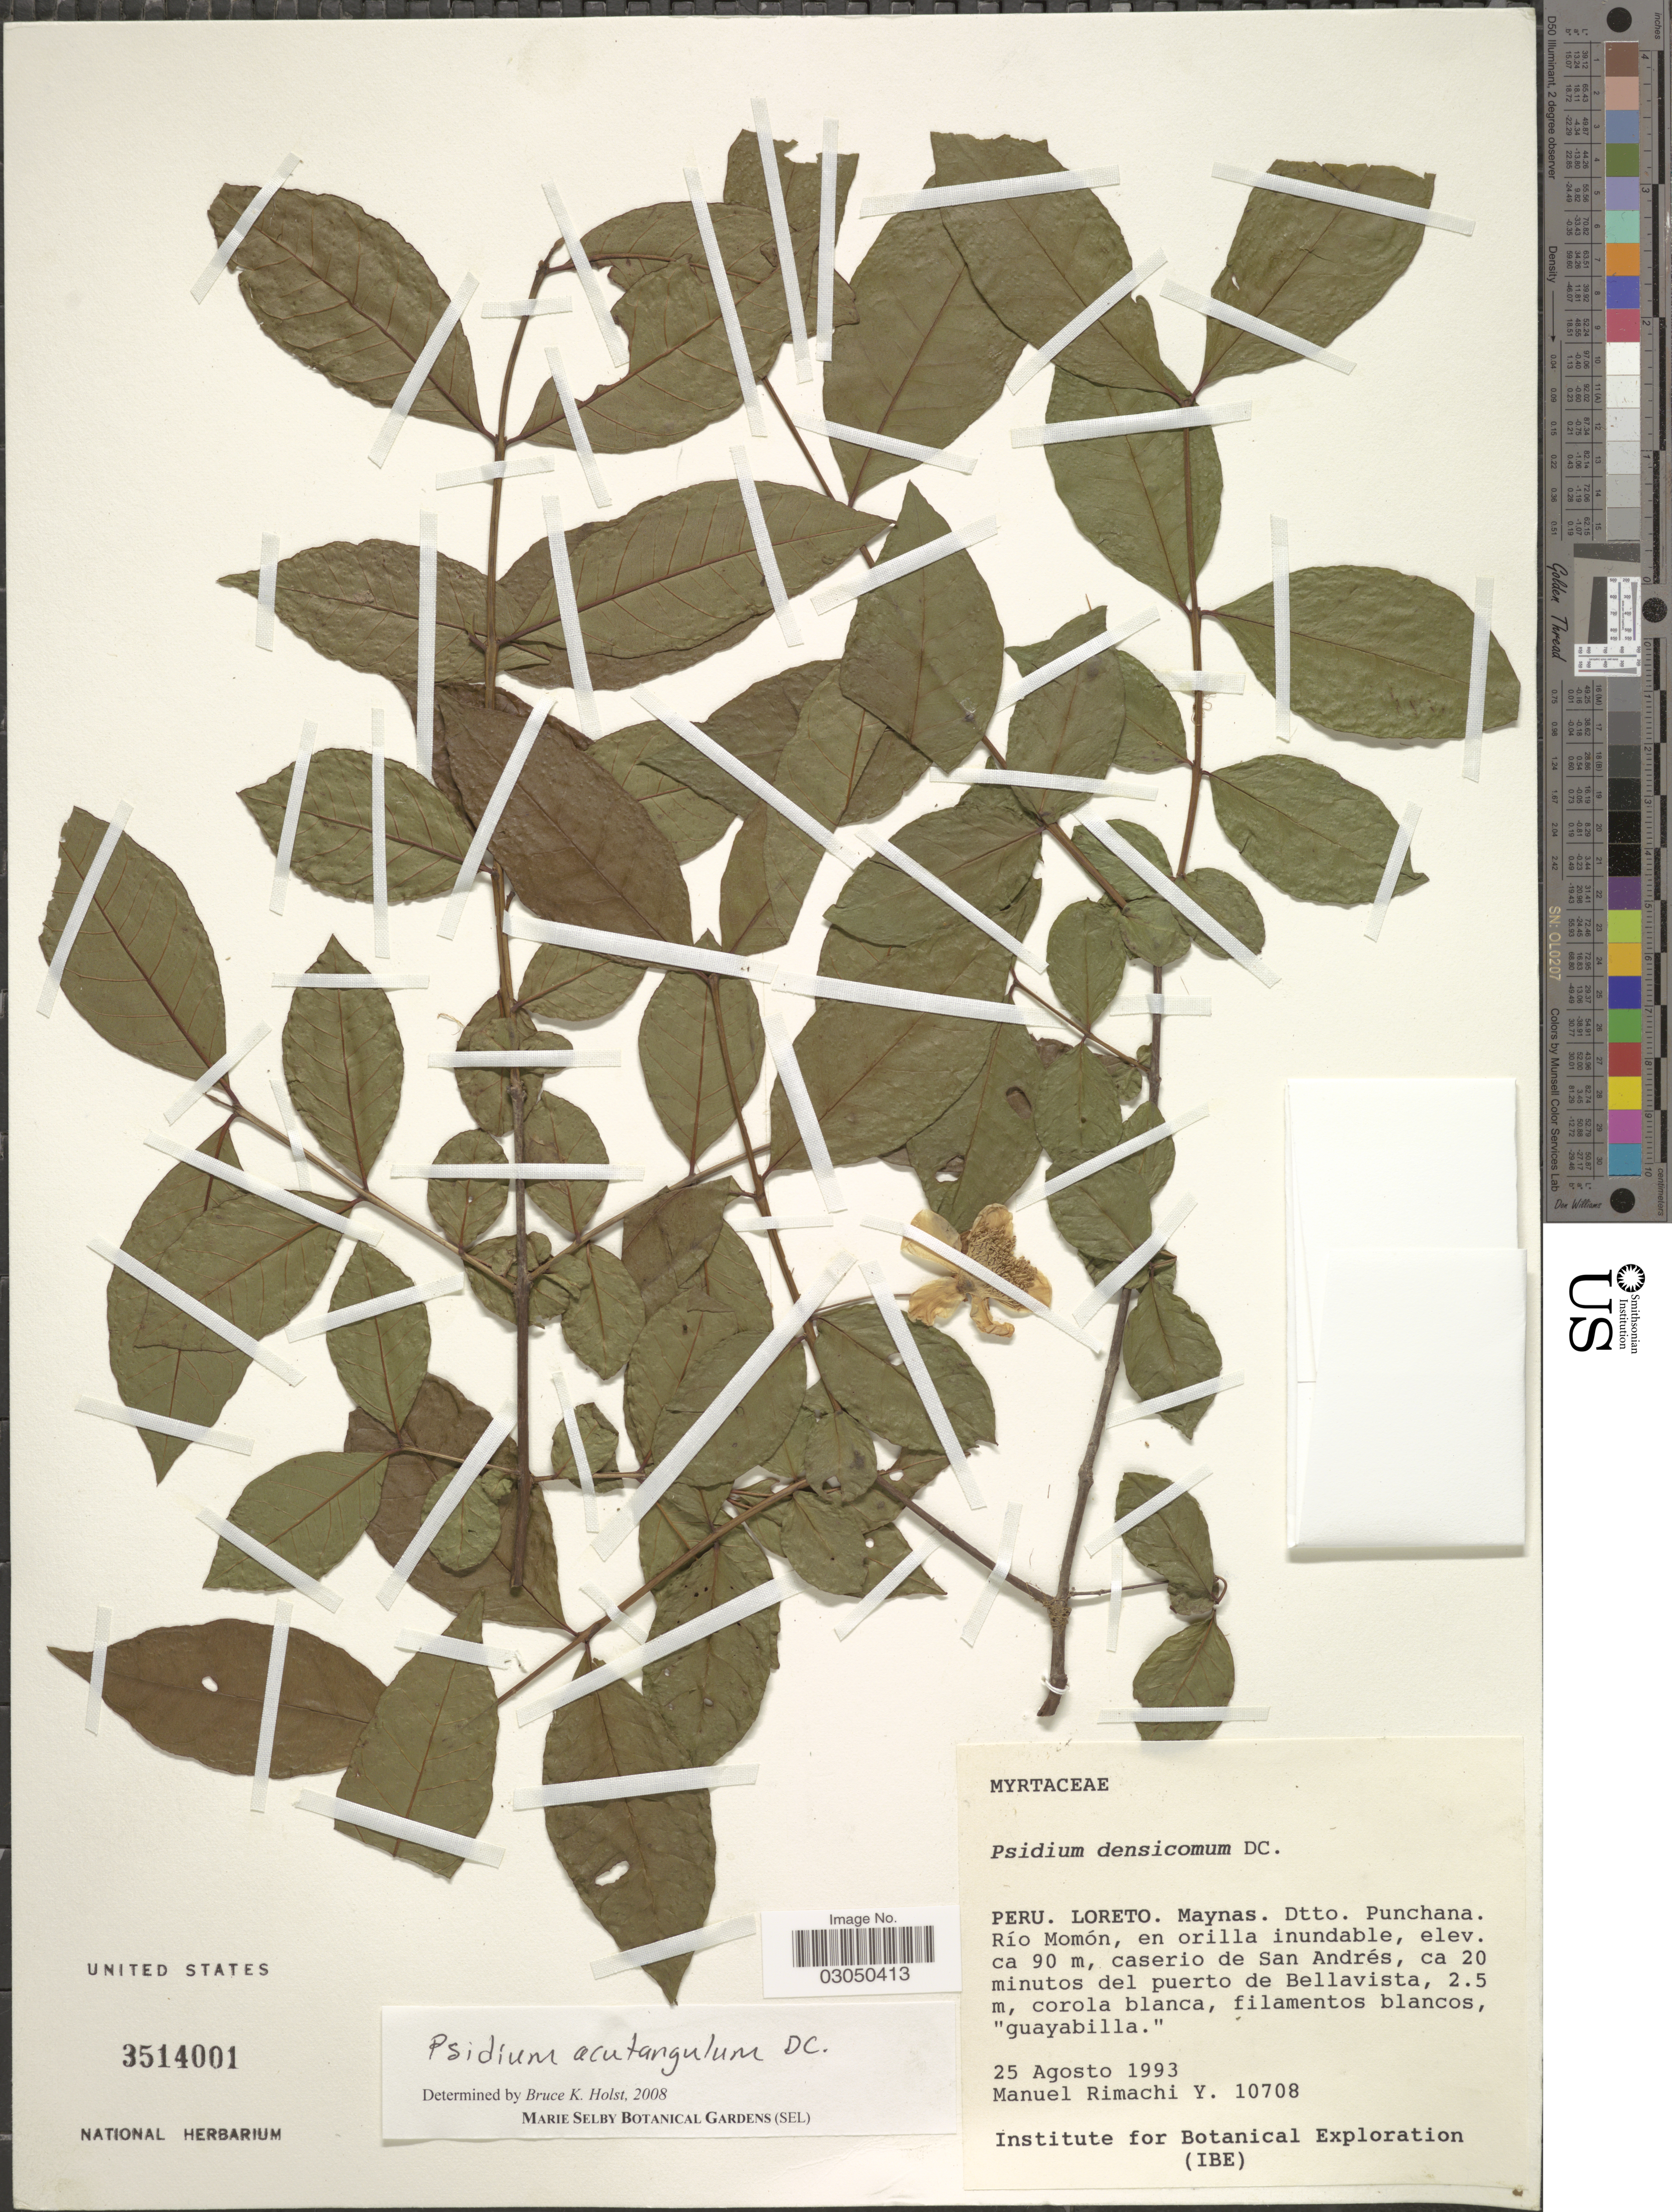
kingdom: Plantae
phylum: Tracheophyta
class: Magnoliopsida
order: Myrtales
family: Myrtaceae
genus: Psidium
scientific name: Psidium acutangulum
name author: (DC.) DC.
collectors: M. Rimachi Y.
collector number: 10708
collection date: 1993-08-25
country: Peru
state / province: Loreto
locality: Loreto. Maynas. Dtto. Punchana. Río Momón, en orilla inundable, caserio de San Andrés, ca 20 minutos del puerto de Bellavista.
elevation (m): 90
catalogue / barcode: US 3514001